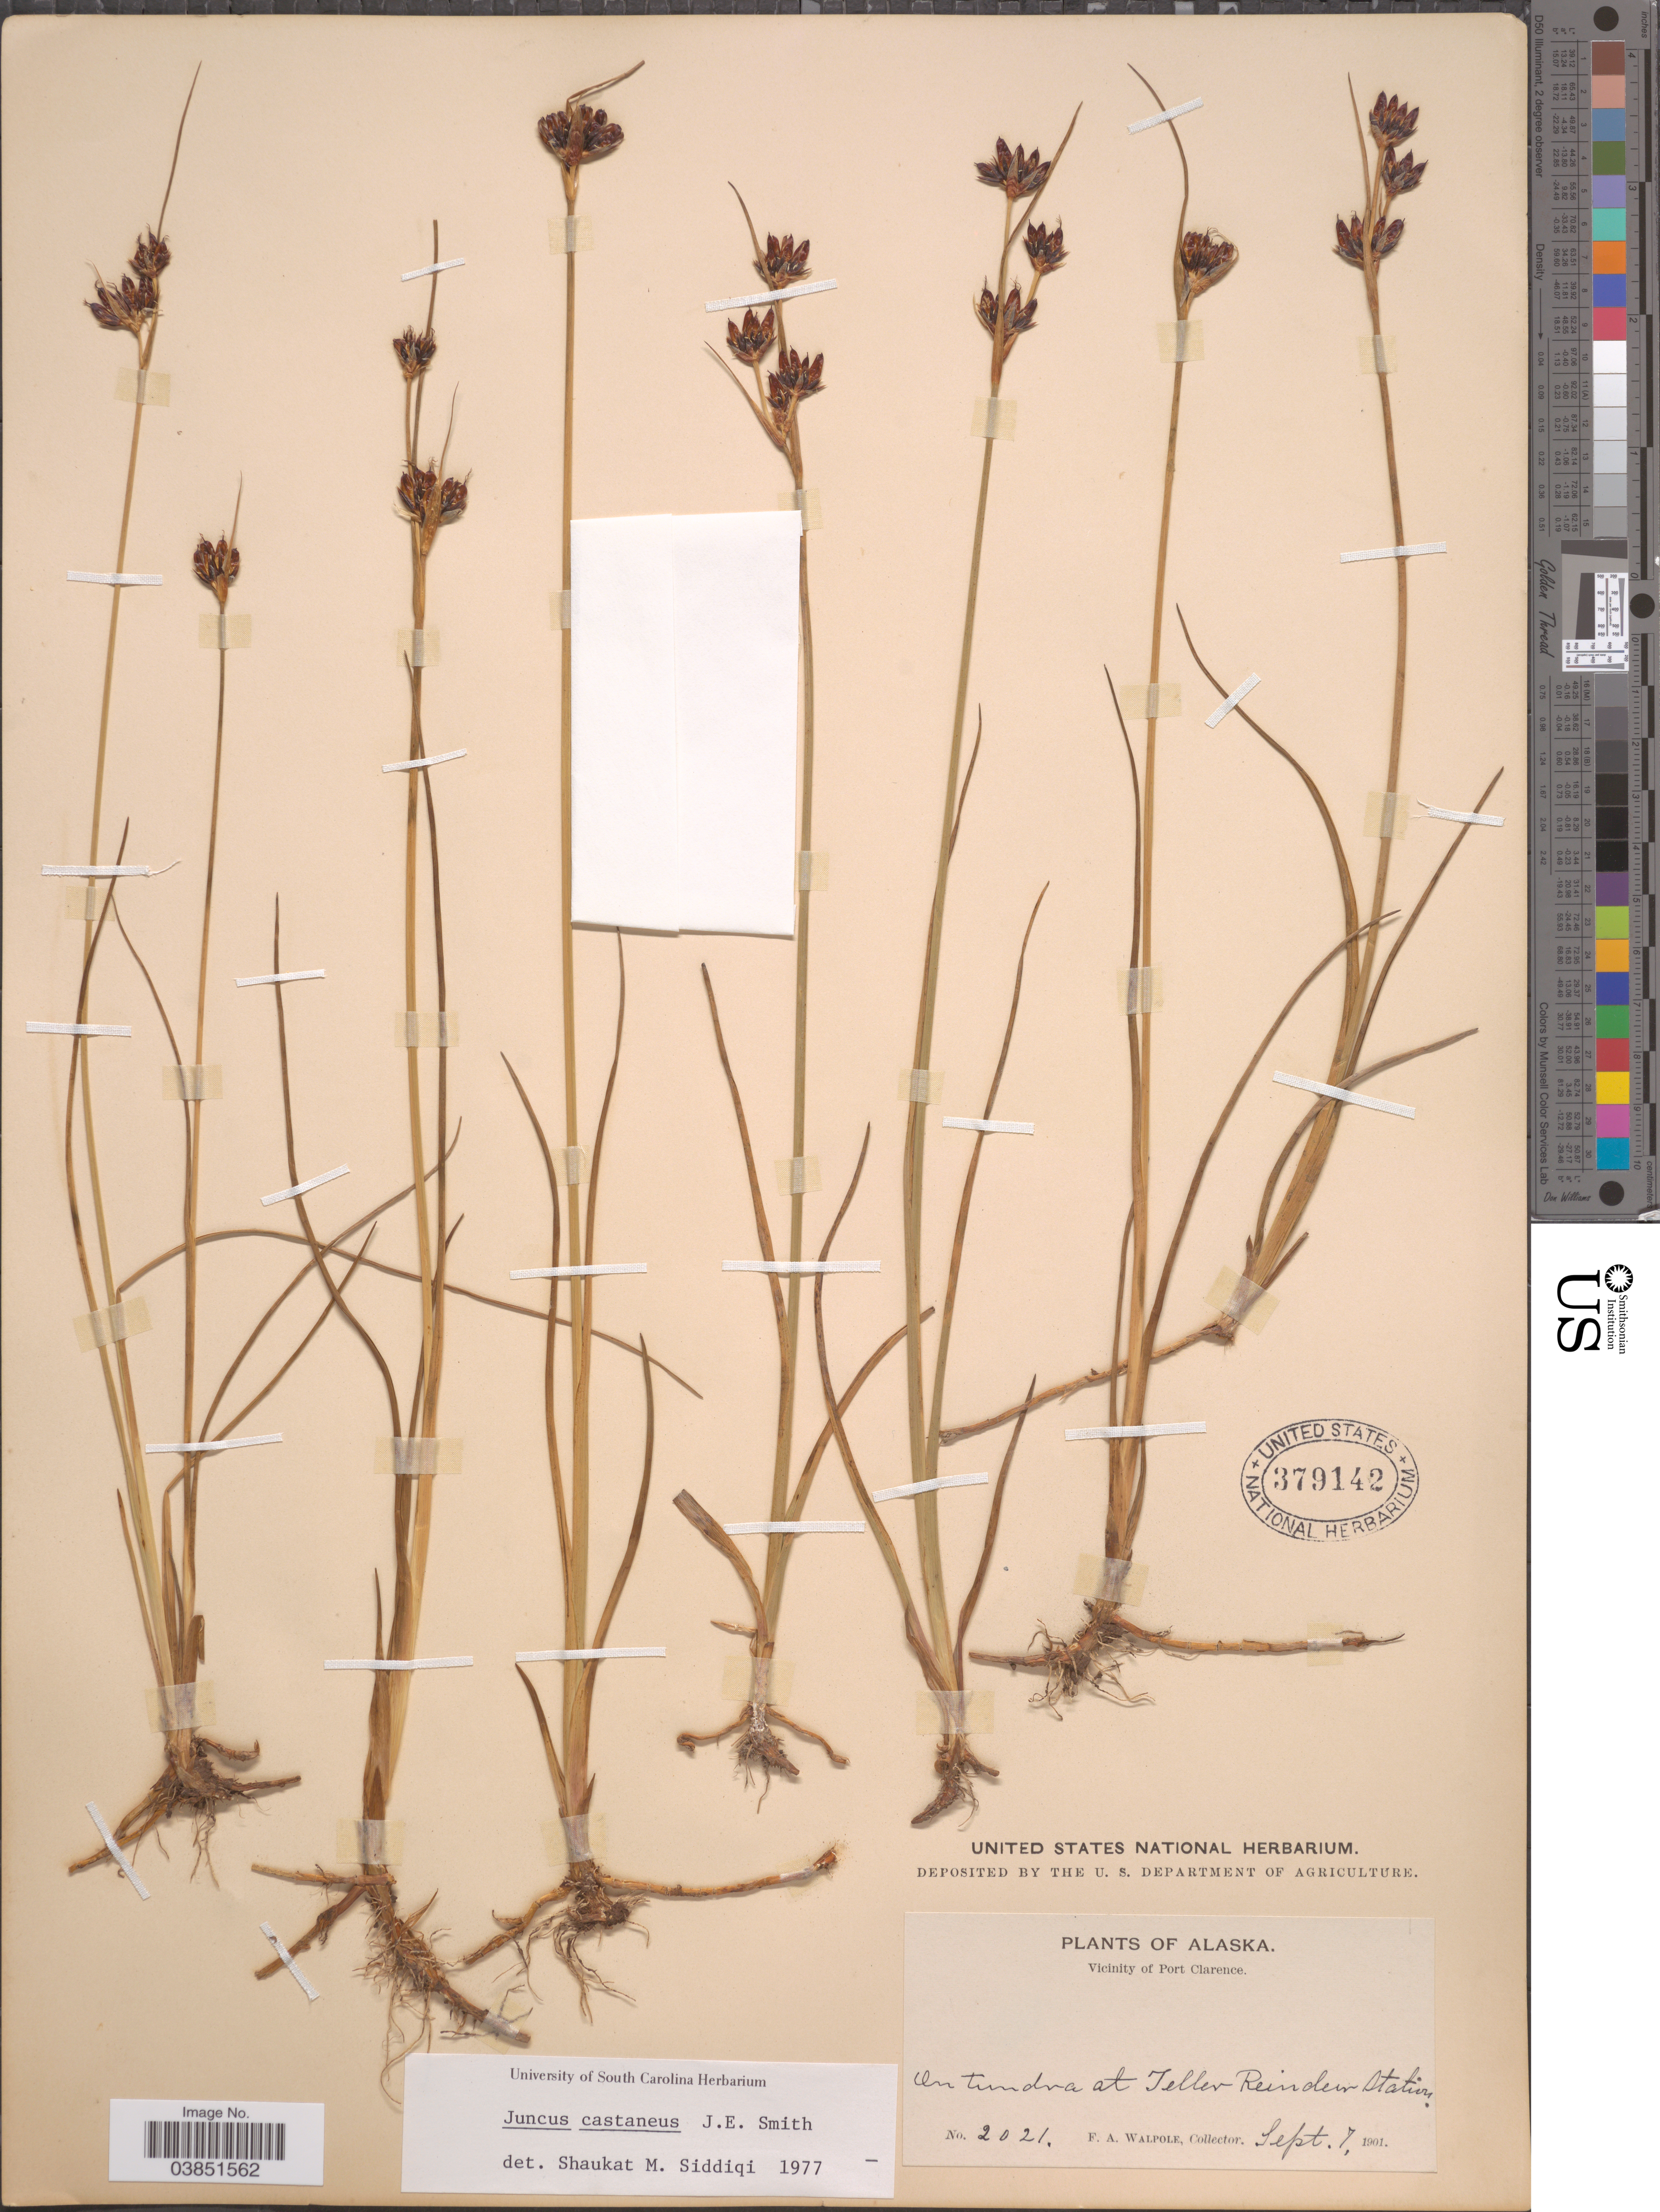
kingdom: Plantae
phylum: Tracheophyta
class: Liliopsida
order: Poales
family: Juncaceae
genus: Juncus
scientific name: Juncus castaneus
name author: Sm.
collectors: F. Walpole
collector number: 2021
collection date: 1901-09-07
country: United States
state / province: Alaska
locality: Vicinity of Port Clarence. Teller Reindeer Station.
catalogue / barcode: US 379142